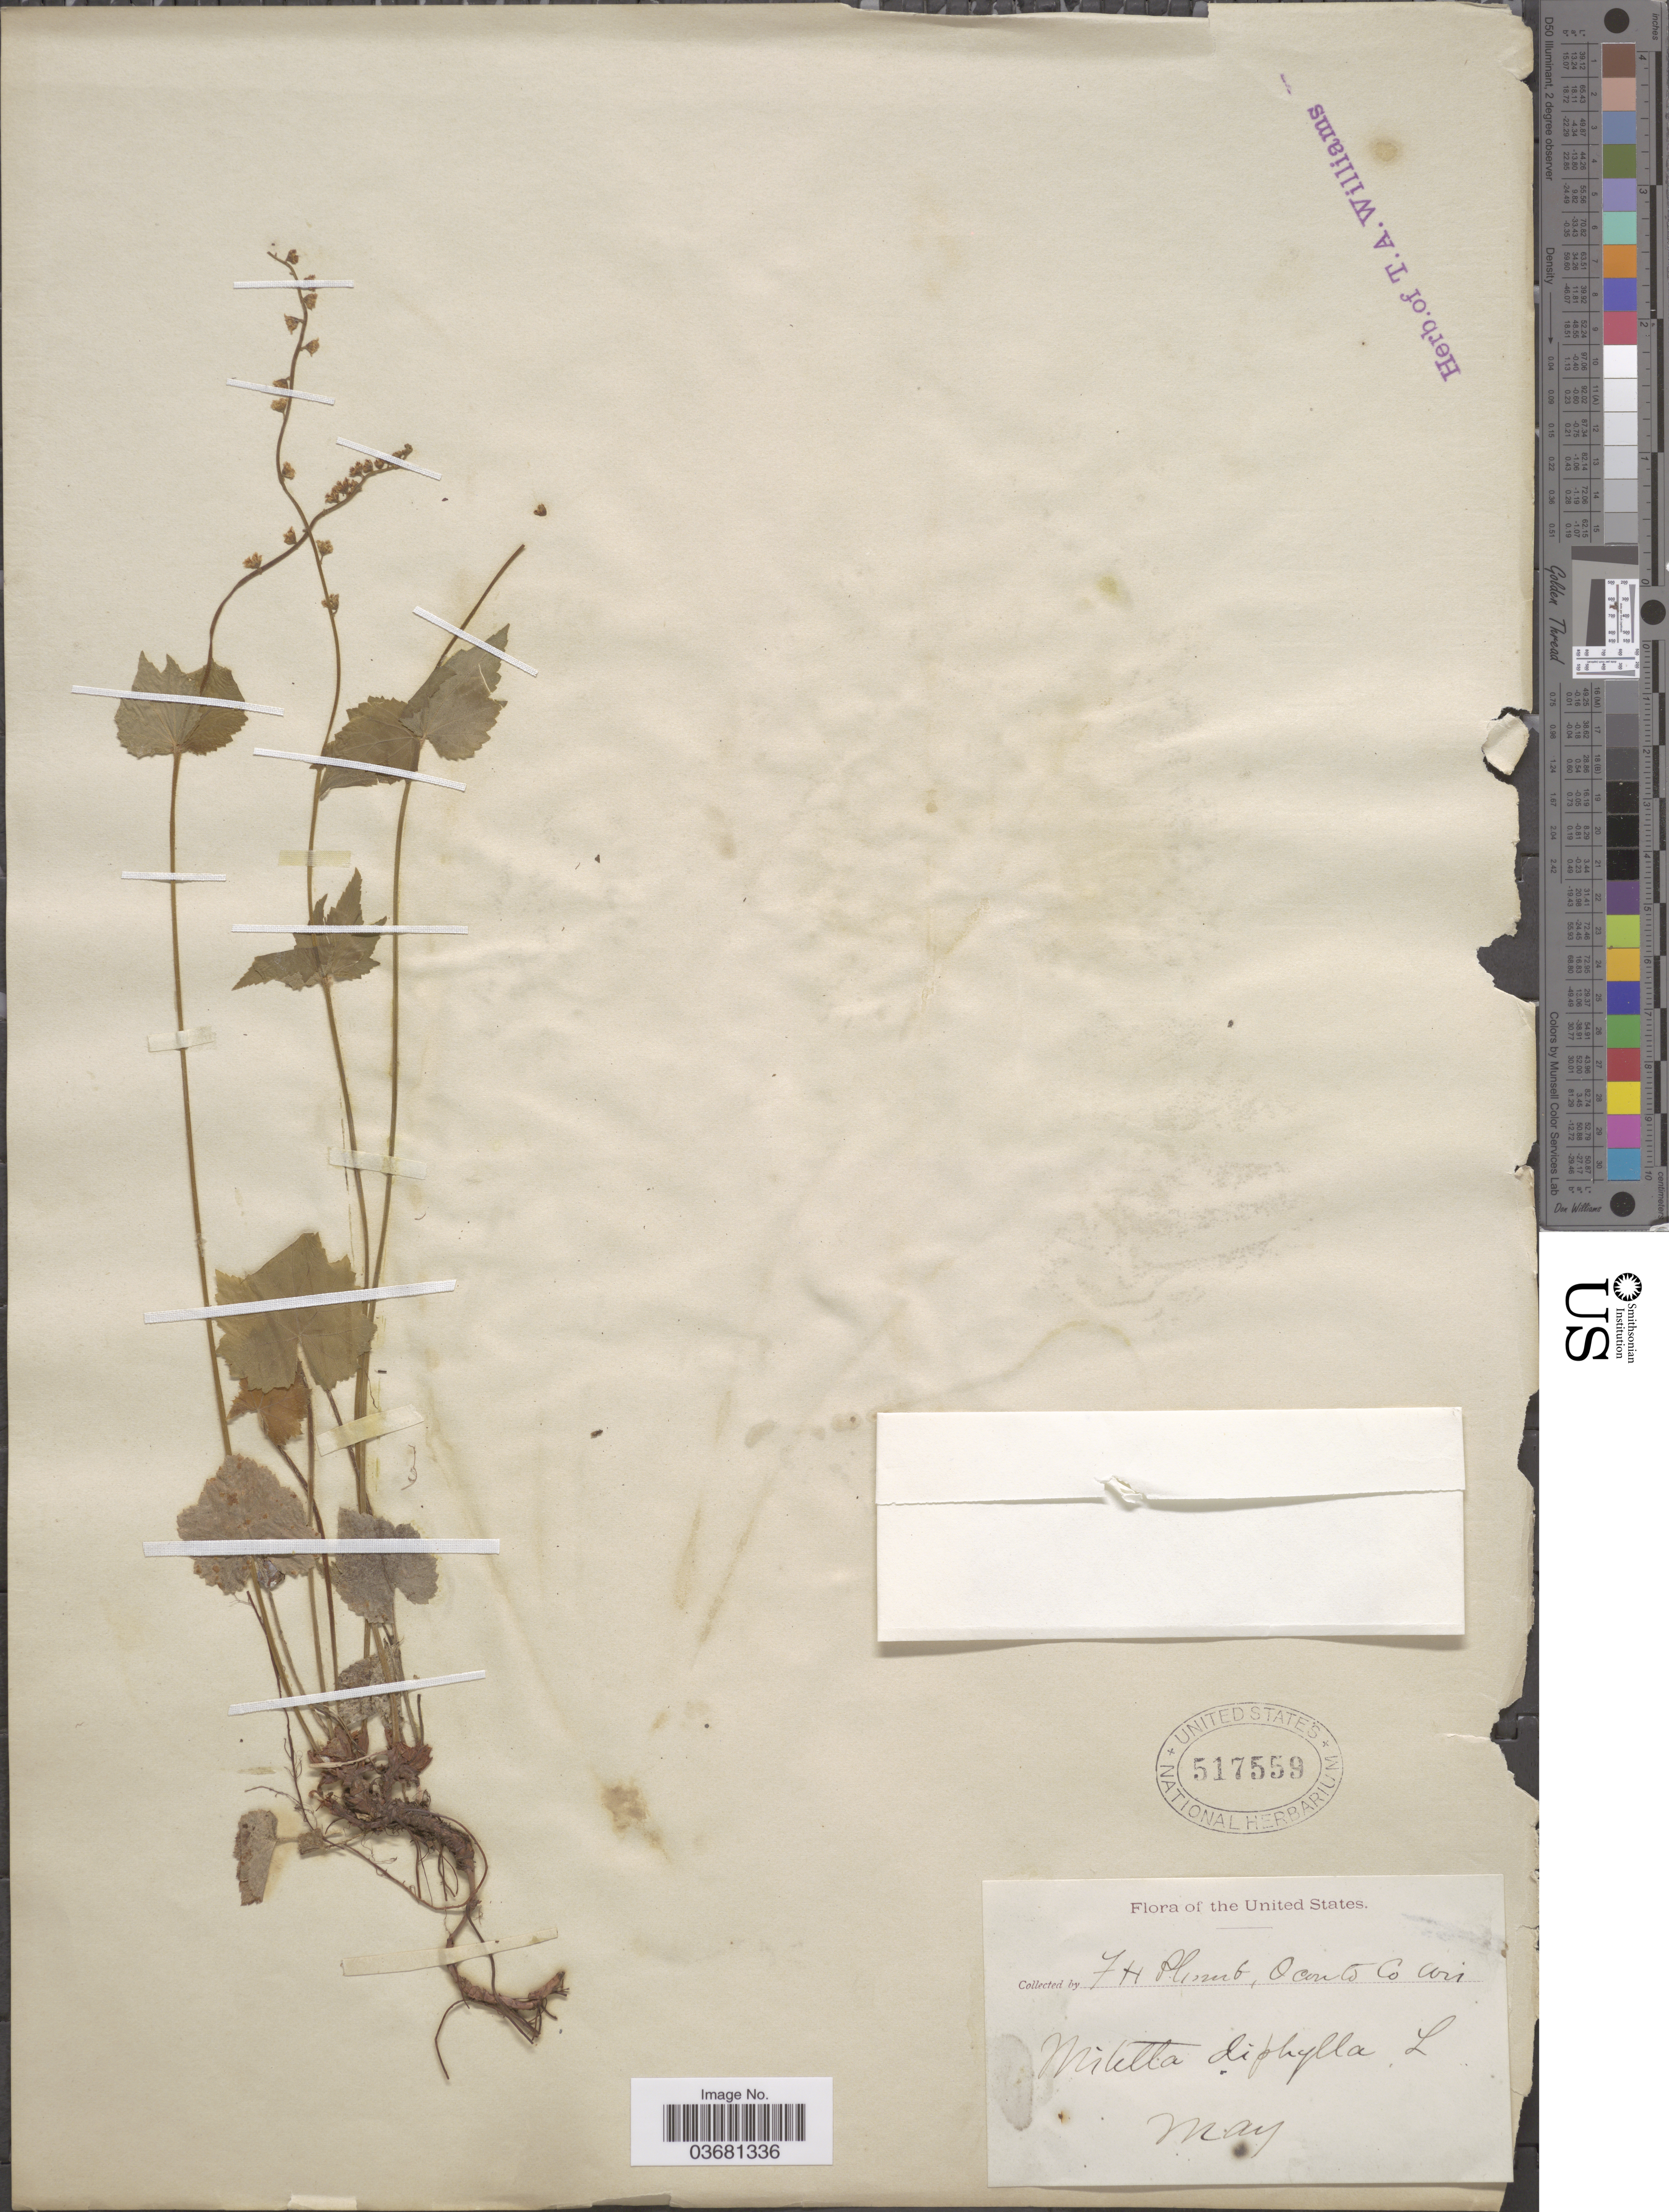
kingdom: Plantae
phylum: Tracheophyta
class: Magnoliopsida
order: Saxifragales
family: Saxifragaceae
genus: Mitella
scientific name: Mitella diphylla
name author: L.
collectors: F. Plumb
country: United States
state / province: Wisconsin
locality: Oconto Co.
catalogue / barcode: US 517559